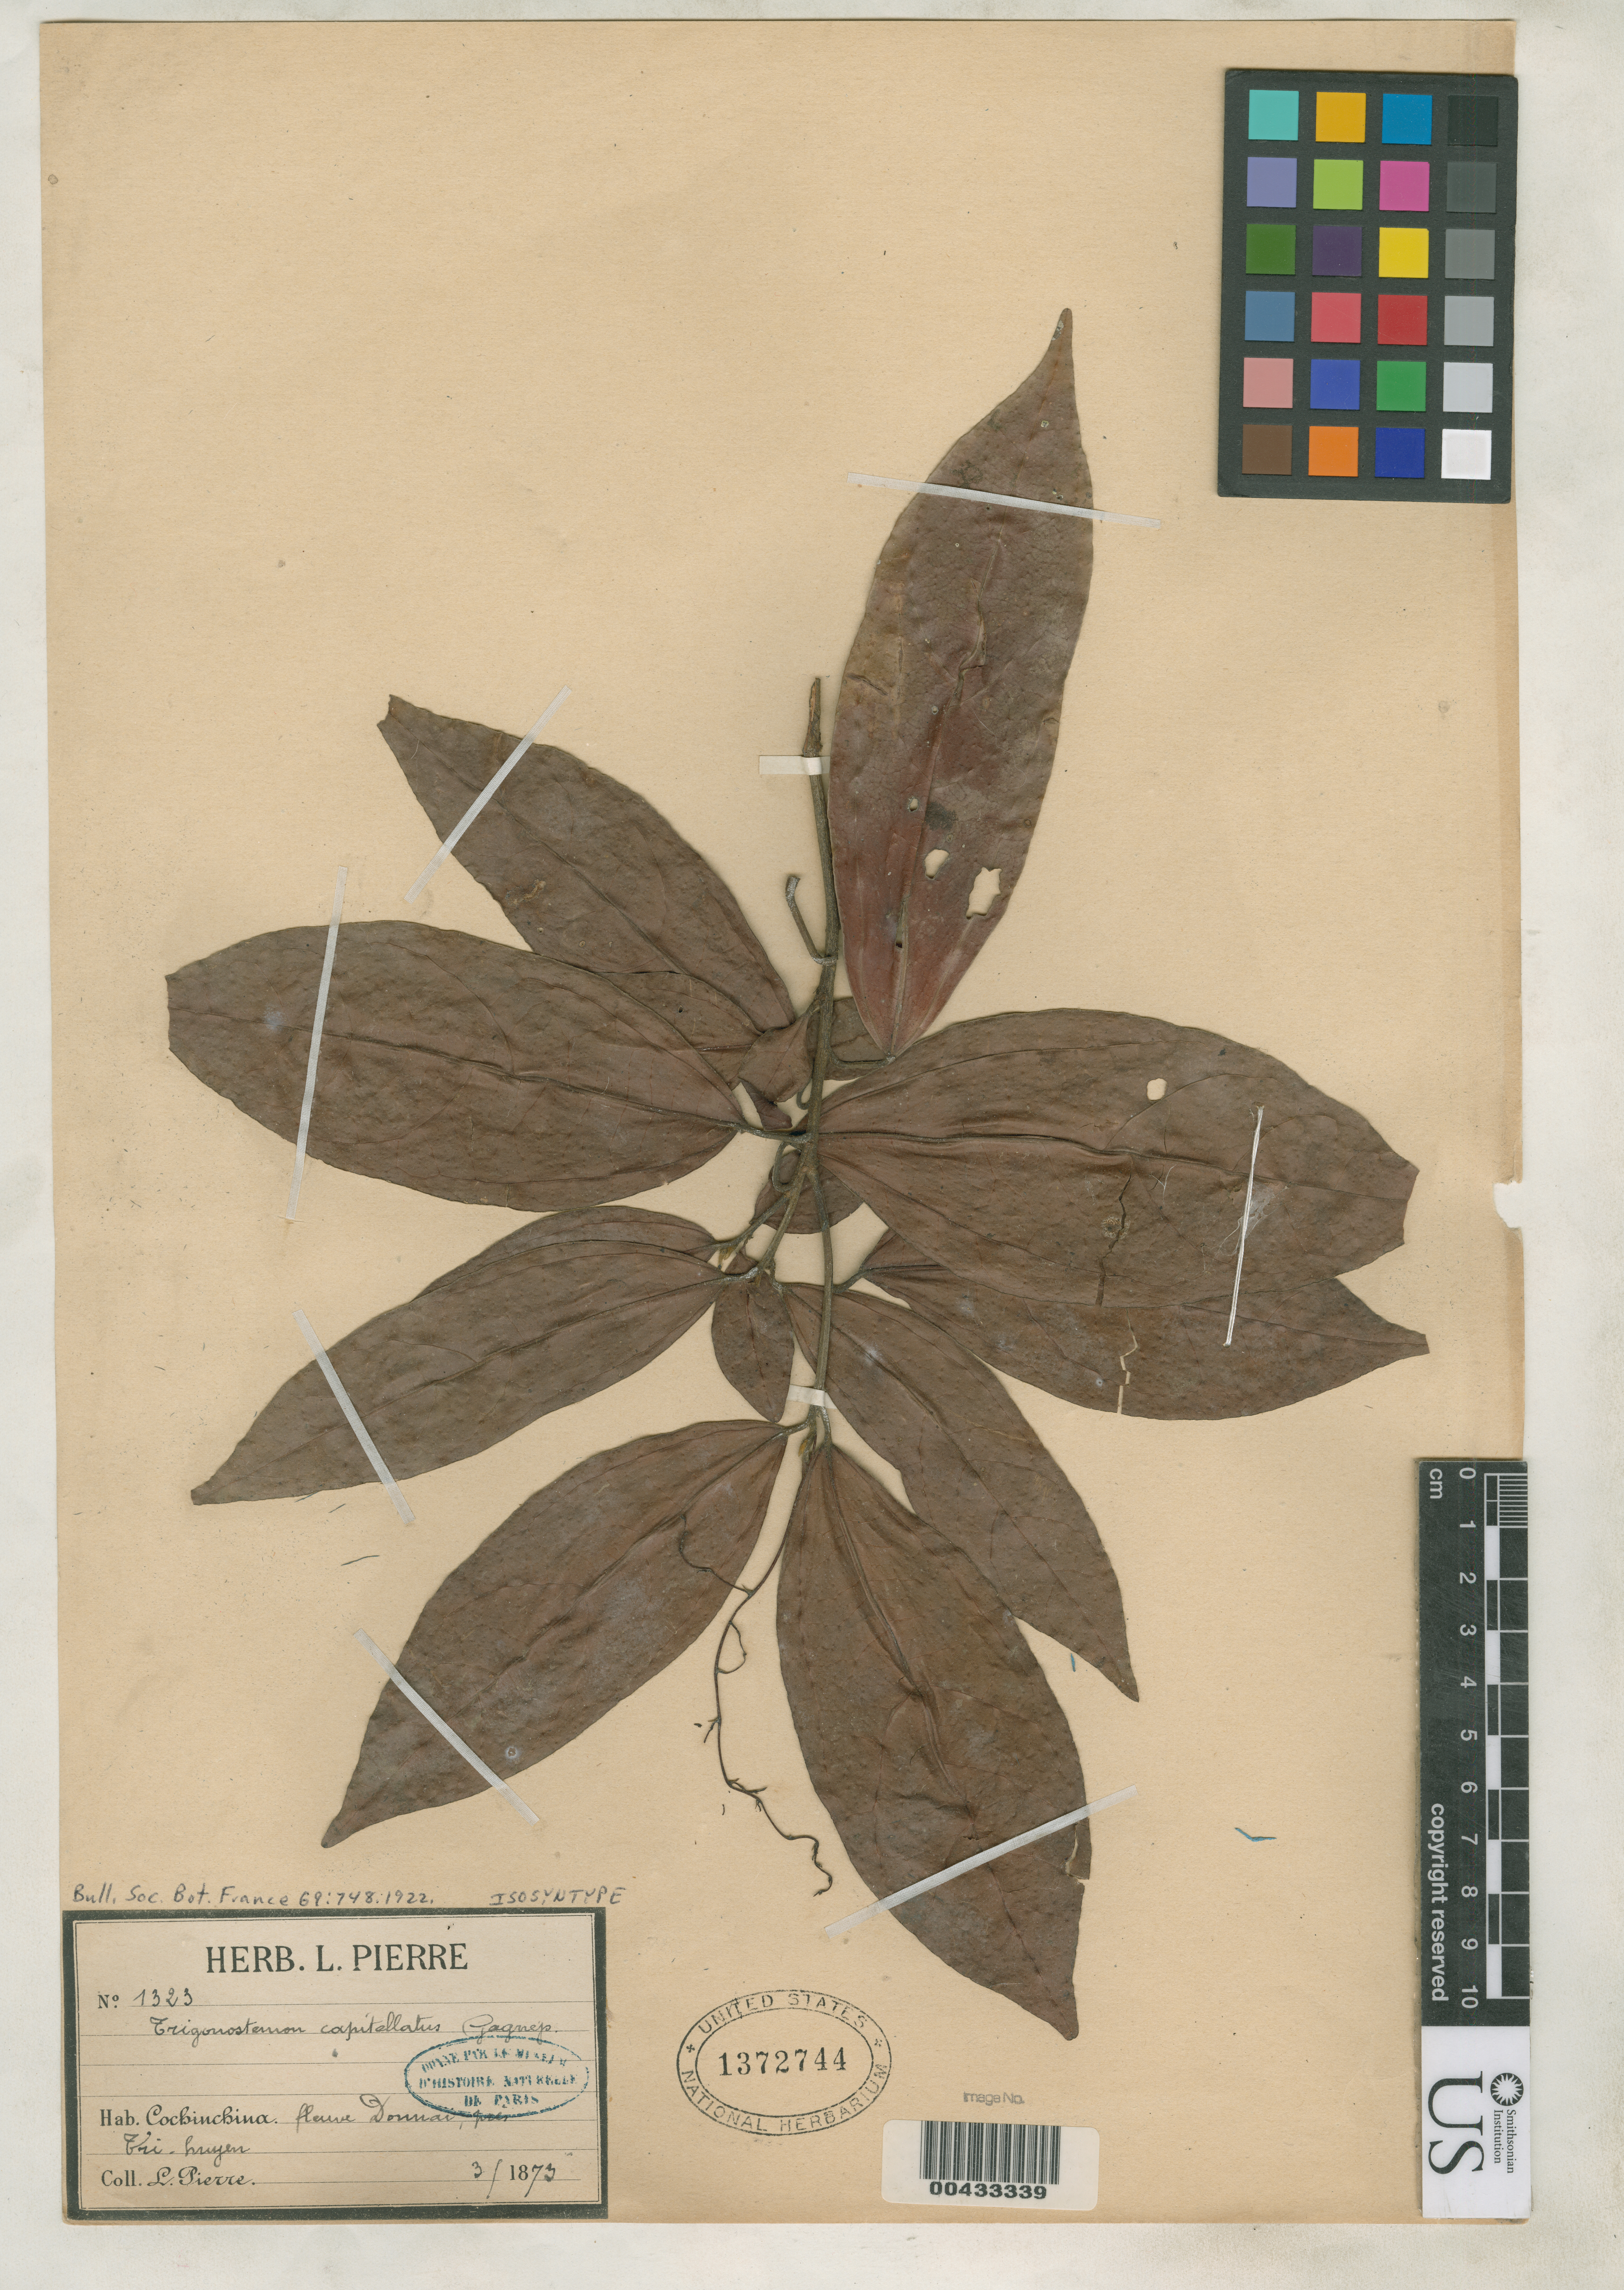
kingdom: Plantae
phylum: Tracheophyta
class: Magnoliopsida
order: Malpighiales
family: Euphorbiaceae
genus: Trigonostemon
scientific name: Trigonostemon capitellatus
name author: Gagnep.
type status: Isosyntype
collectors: J. Pierre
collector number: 1323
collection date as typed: Mar 1875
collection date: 1875-03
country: Vietnam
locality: Fleuve Donnai pres Tri-Huyen.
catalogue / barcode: US 1372744